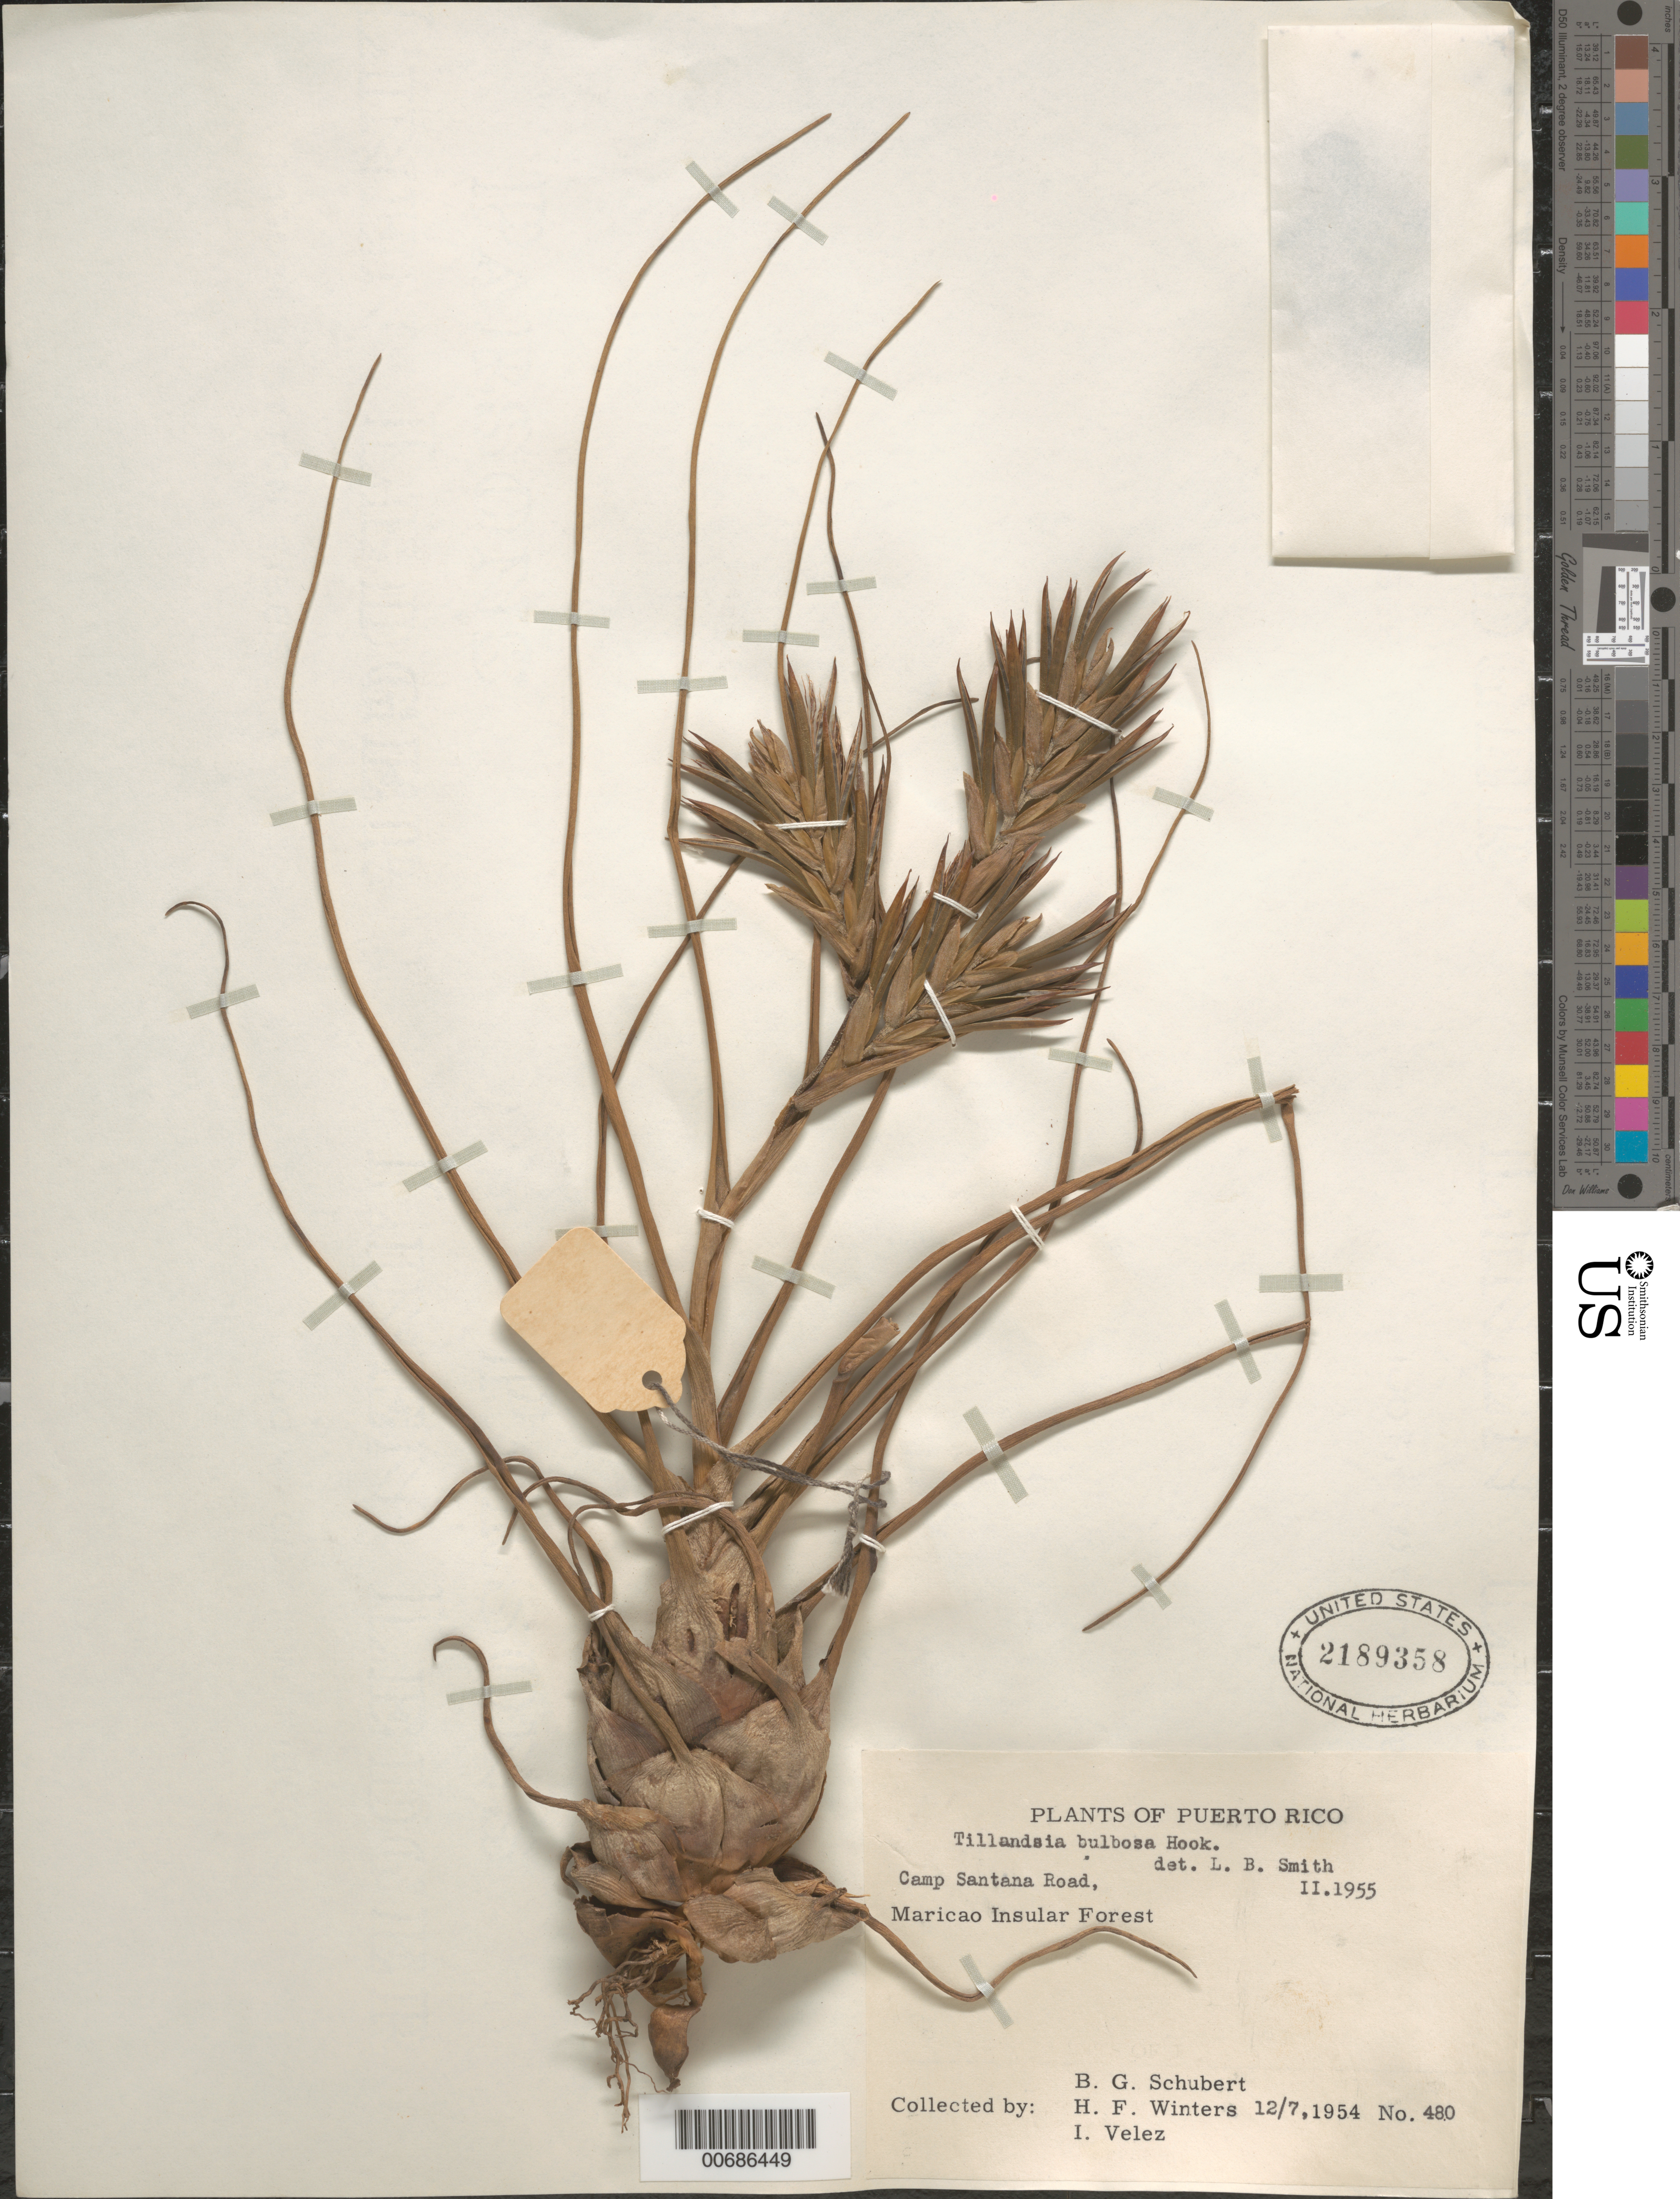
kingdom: Plantae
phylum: Tracheophyta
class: Liliopsida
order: Poales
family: Bromeliaceae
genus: Tillandsia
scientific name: Tillandsia bulbosa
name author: Hook.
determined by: Smith, Lyman B., (US), NMNH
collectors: B. Schubert, H. Winters & I. Velez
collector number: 480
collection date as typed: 07 Dec 1954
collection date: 1954-12-07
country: Puerto Rico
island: Greater Antilles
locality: Camp Santana Road; Maricao Insular Forest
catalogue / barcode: US 2189358